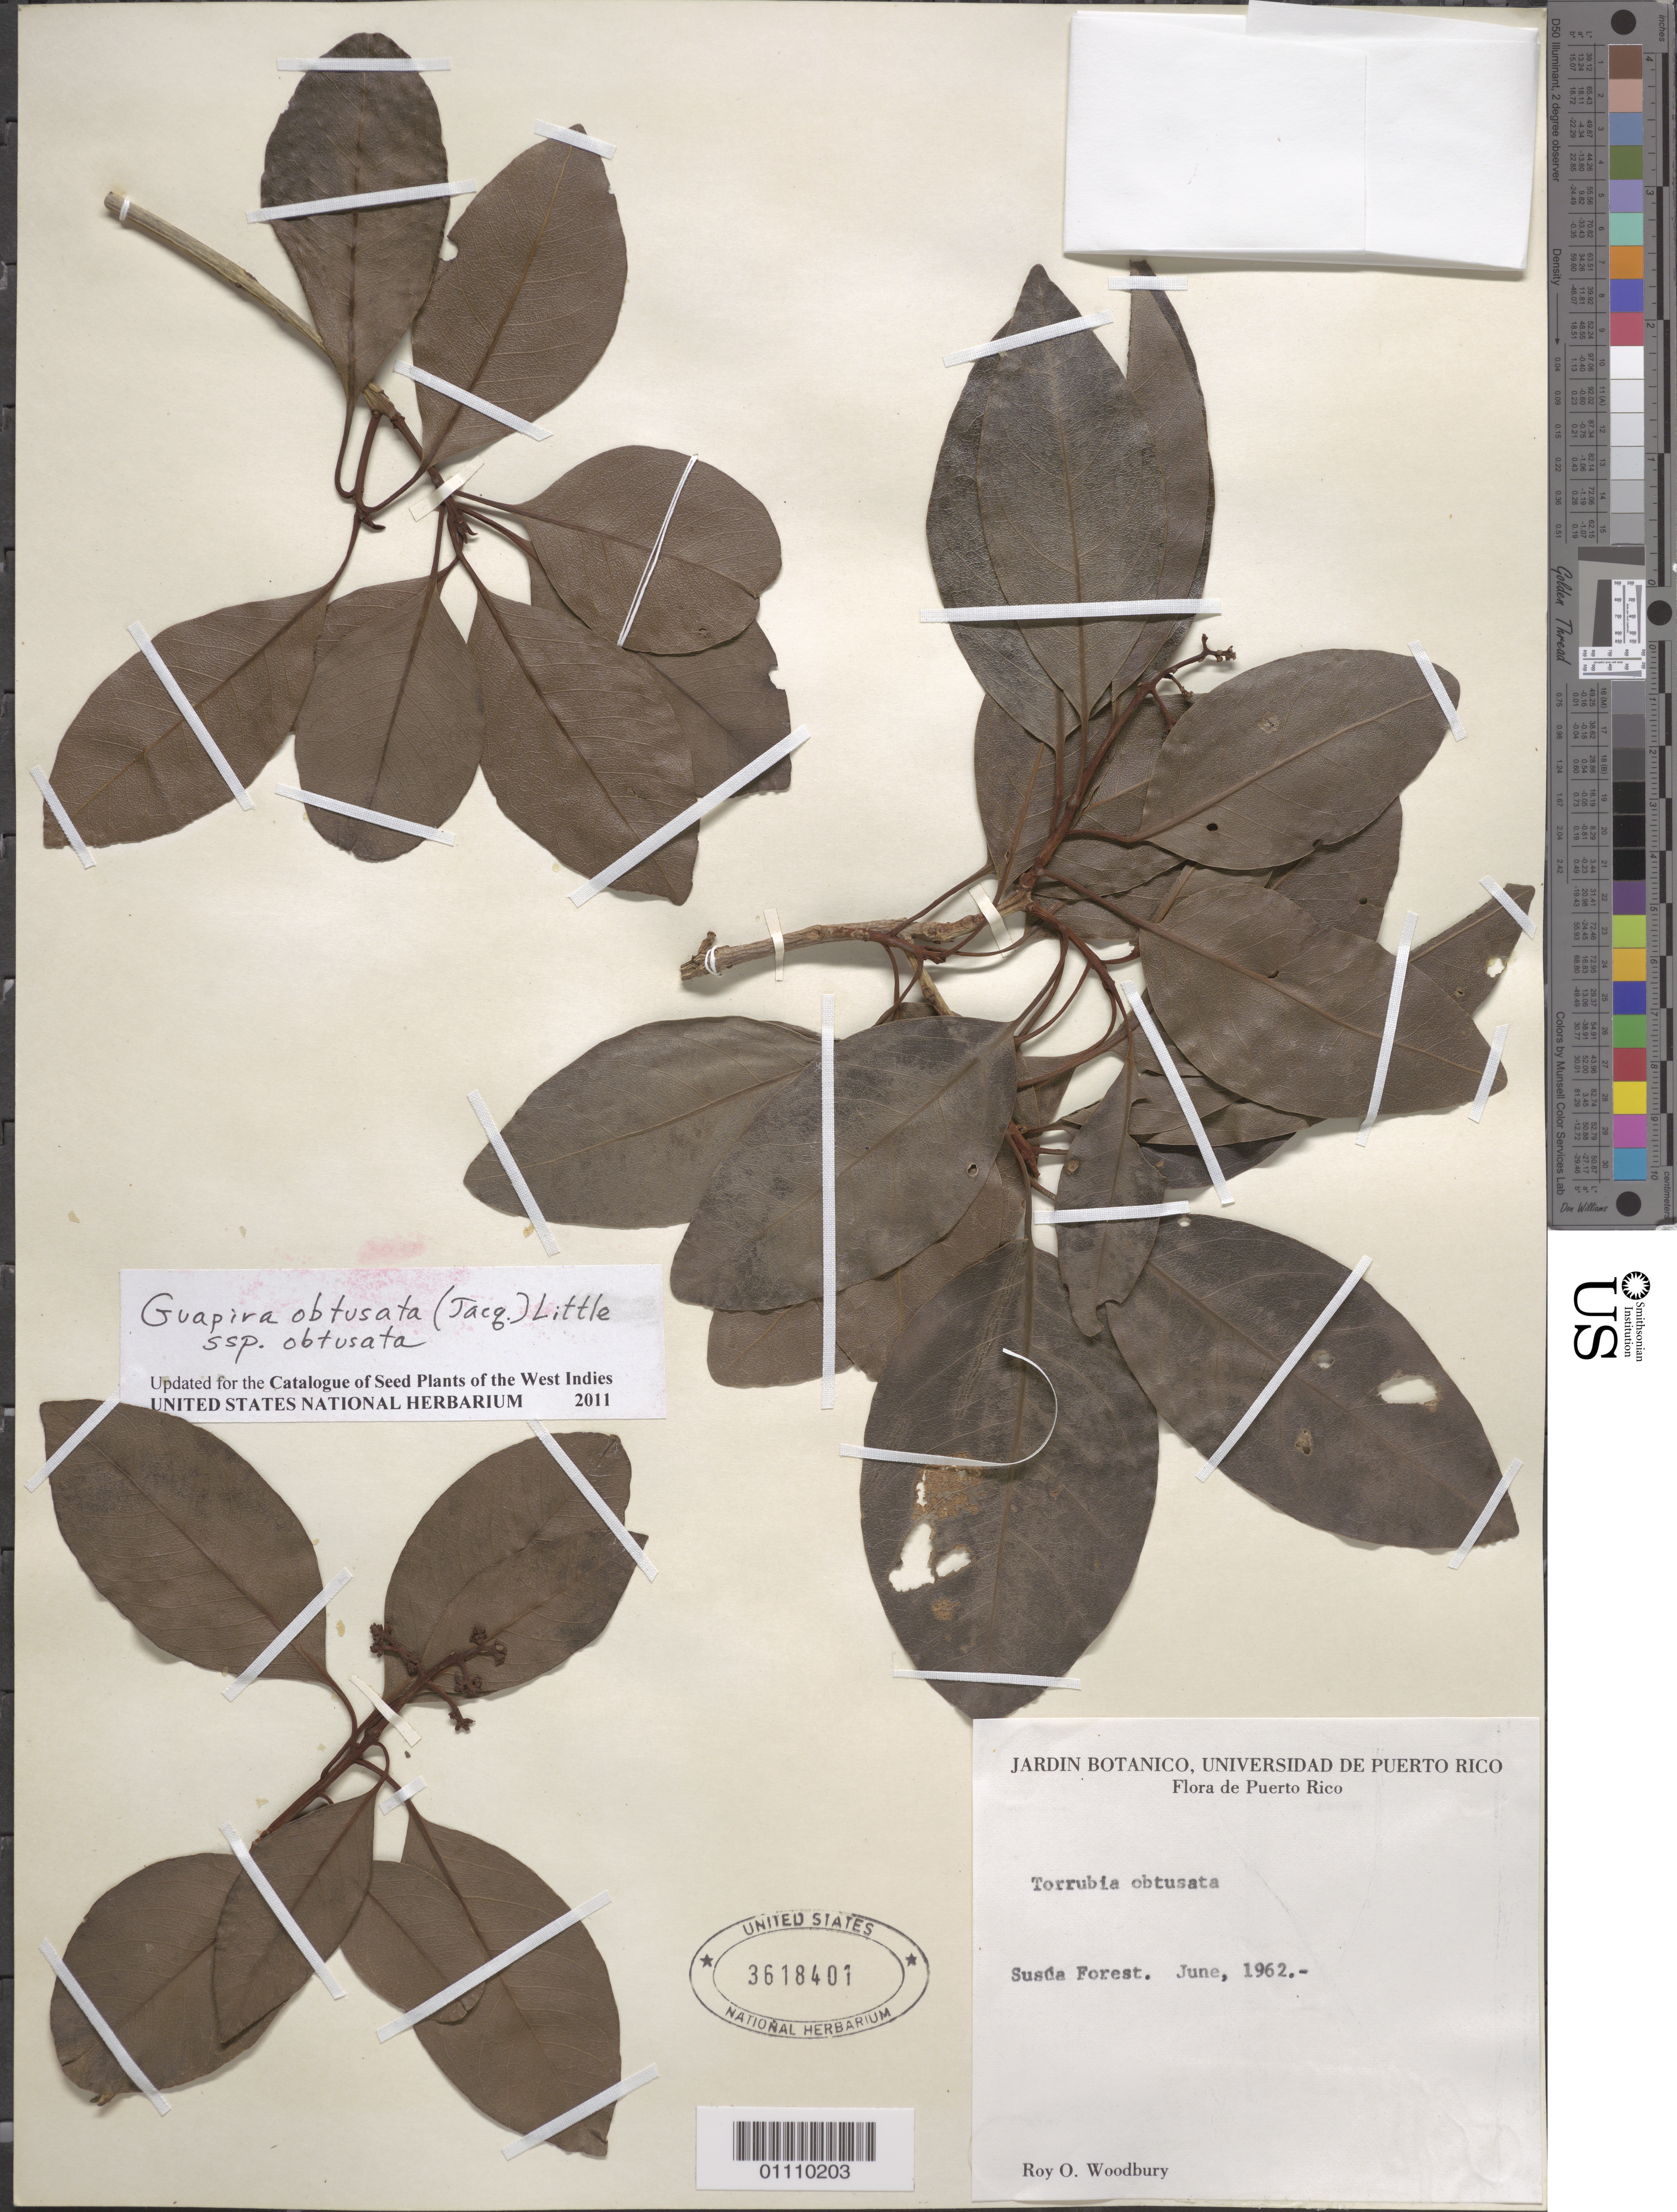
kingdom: Plantae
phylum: Tracheophyta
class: Magnoliopsida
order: Caryophyllales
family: Nyctaginaceae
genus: Guapira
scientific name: Guapira obtusata subsp. obtusata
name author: (Jacq.) Little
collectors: R. O. Woodbury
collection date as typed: Jun 1962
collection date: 1962-06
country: Puerto Rico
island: Puerto Rico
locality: Susúa Forest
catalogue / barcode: US 3618401